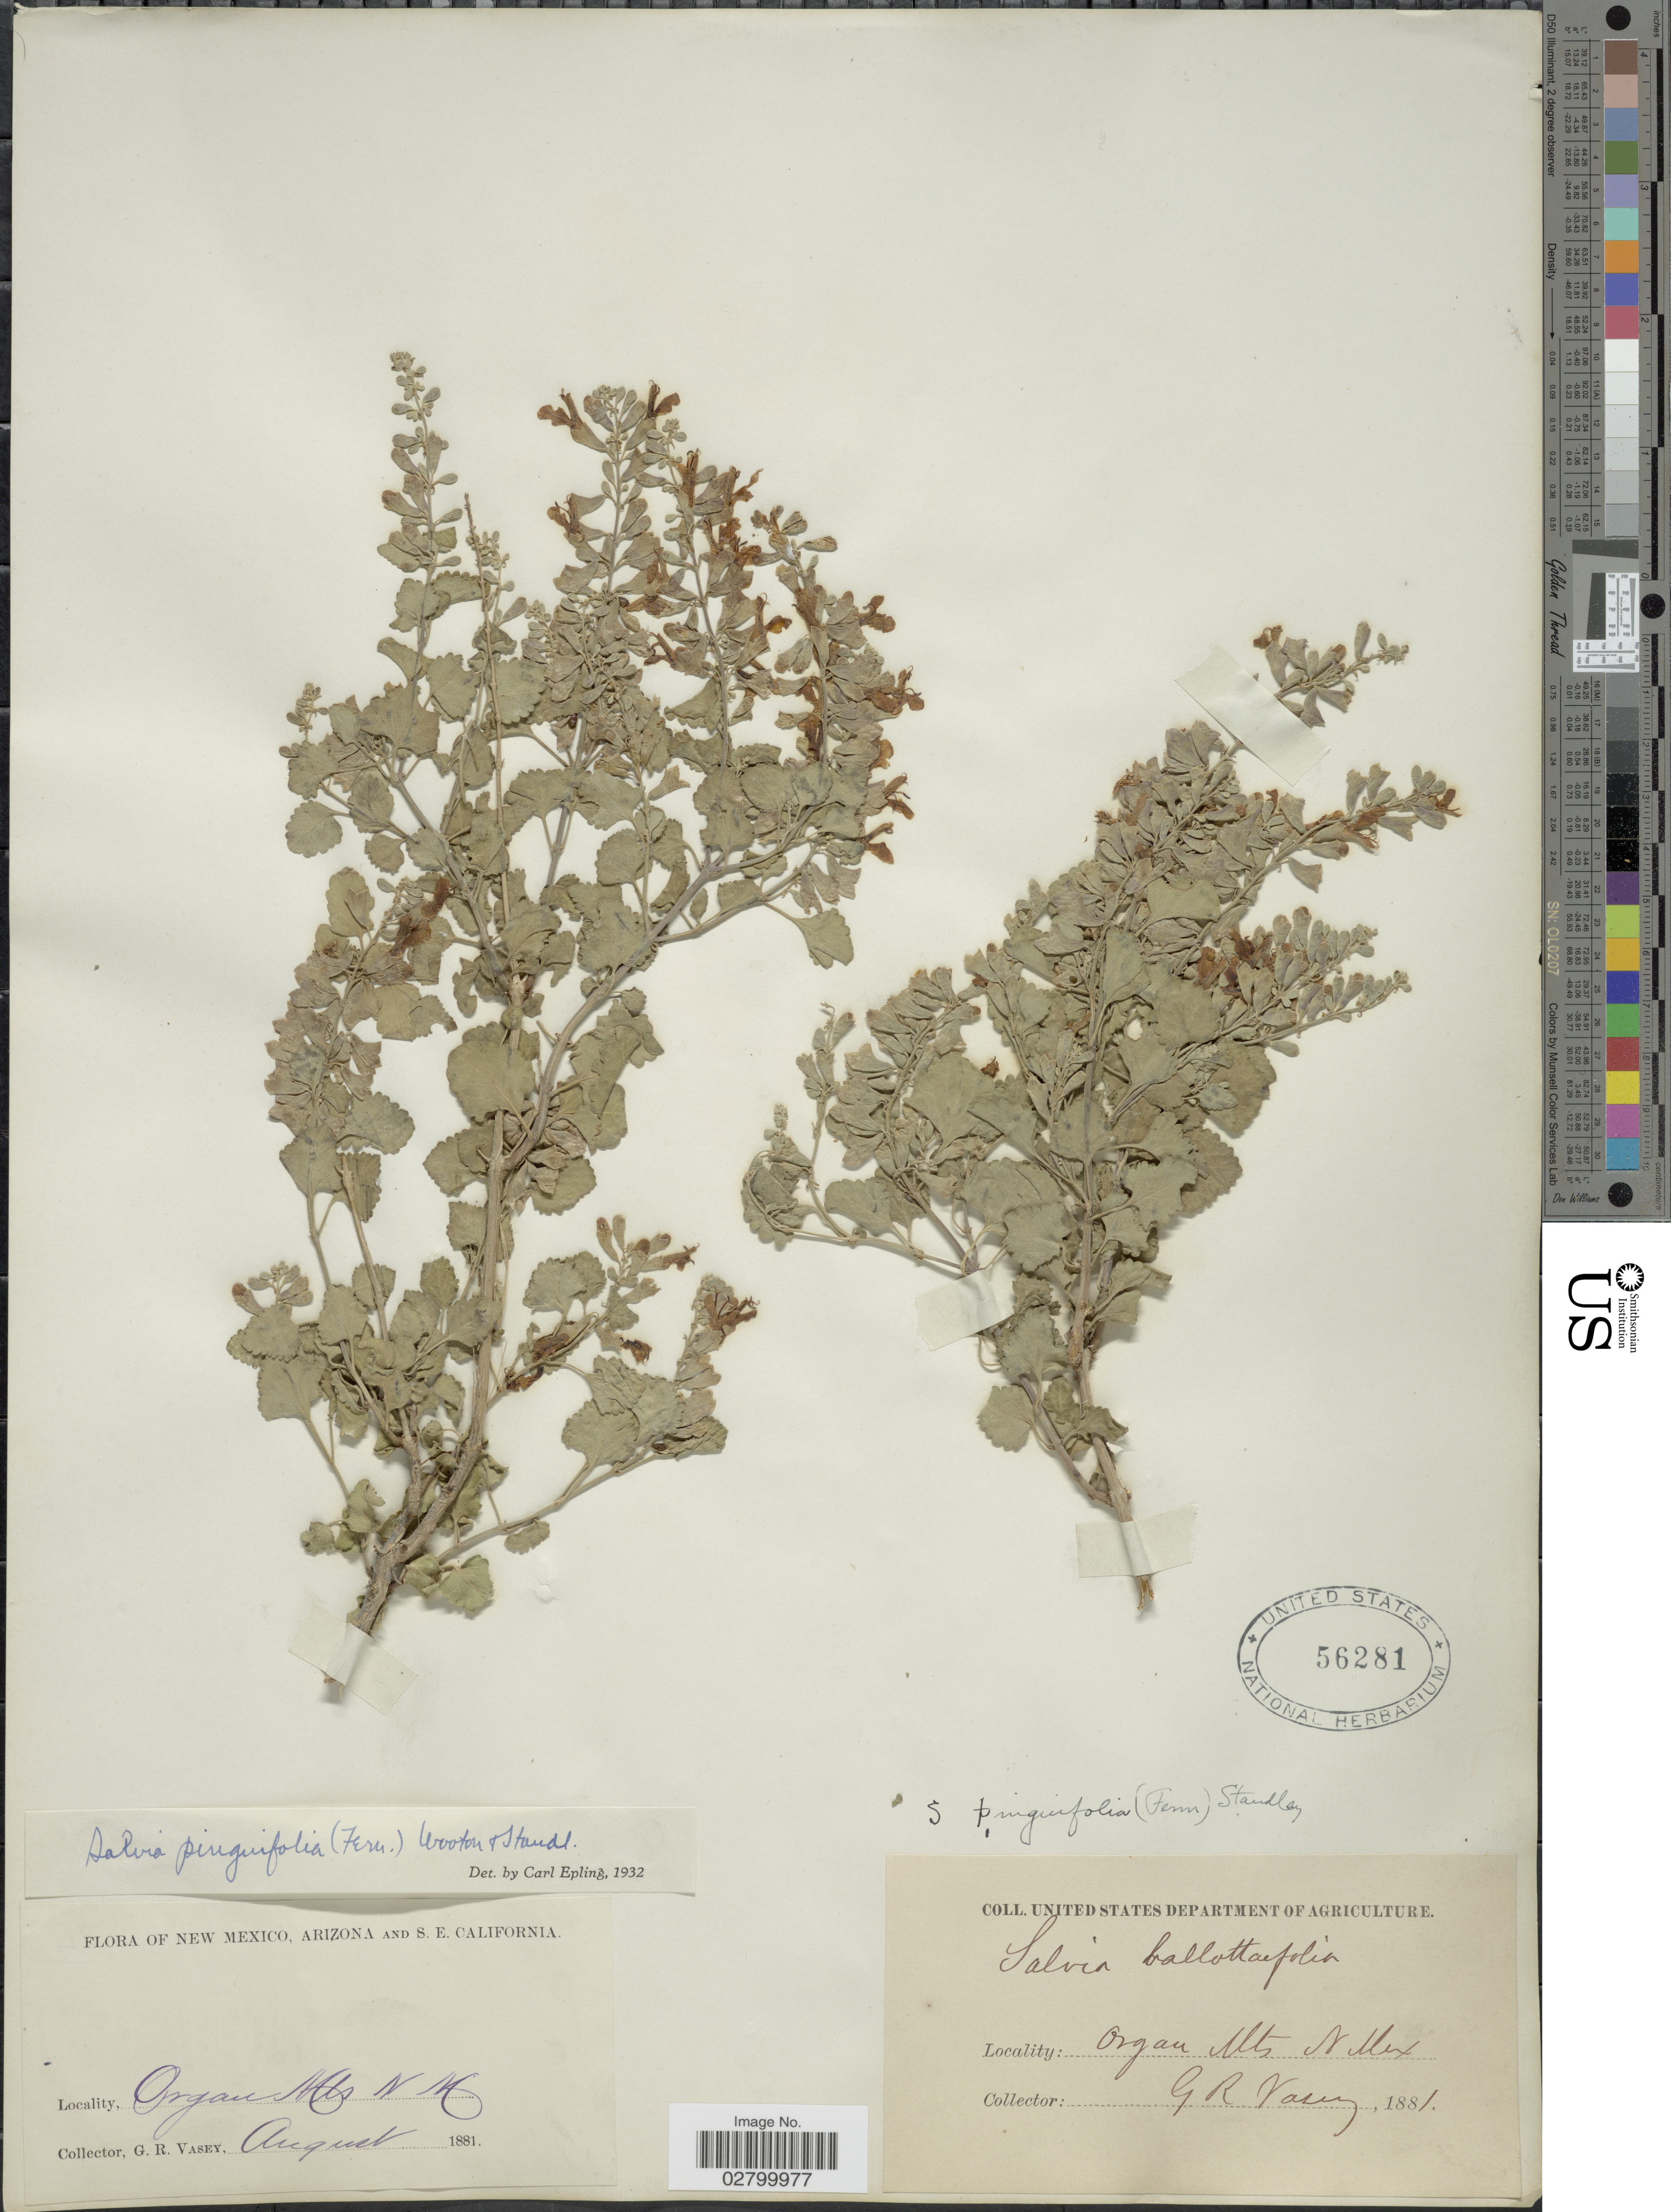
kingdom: Plantae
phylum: Tracheophyta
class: Magnoliopsida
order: Lamiales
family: Lamiaceae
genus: Salvia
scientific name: Salvia pinguifolia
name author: (Fernald) Wooton & Standl.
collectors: G. R. Vasey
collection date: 1881-08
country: United States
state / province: New Mexico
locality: Organ Mts., N.M. N. Mex.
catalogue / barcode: US 56281